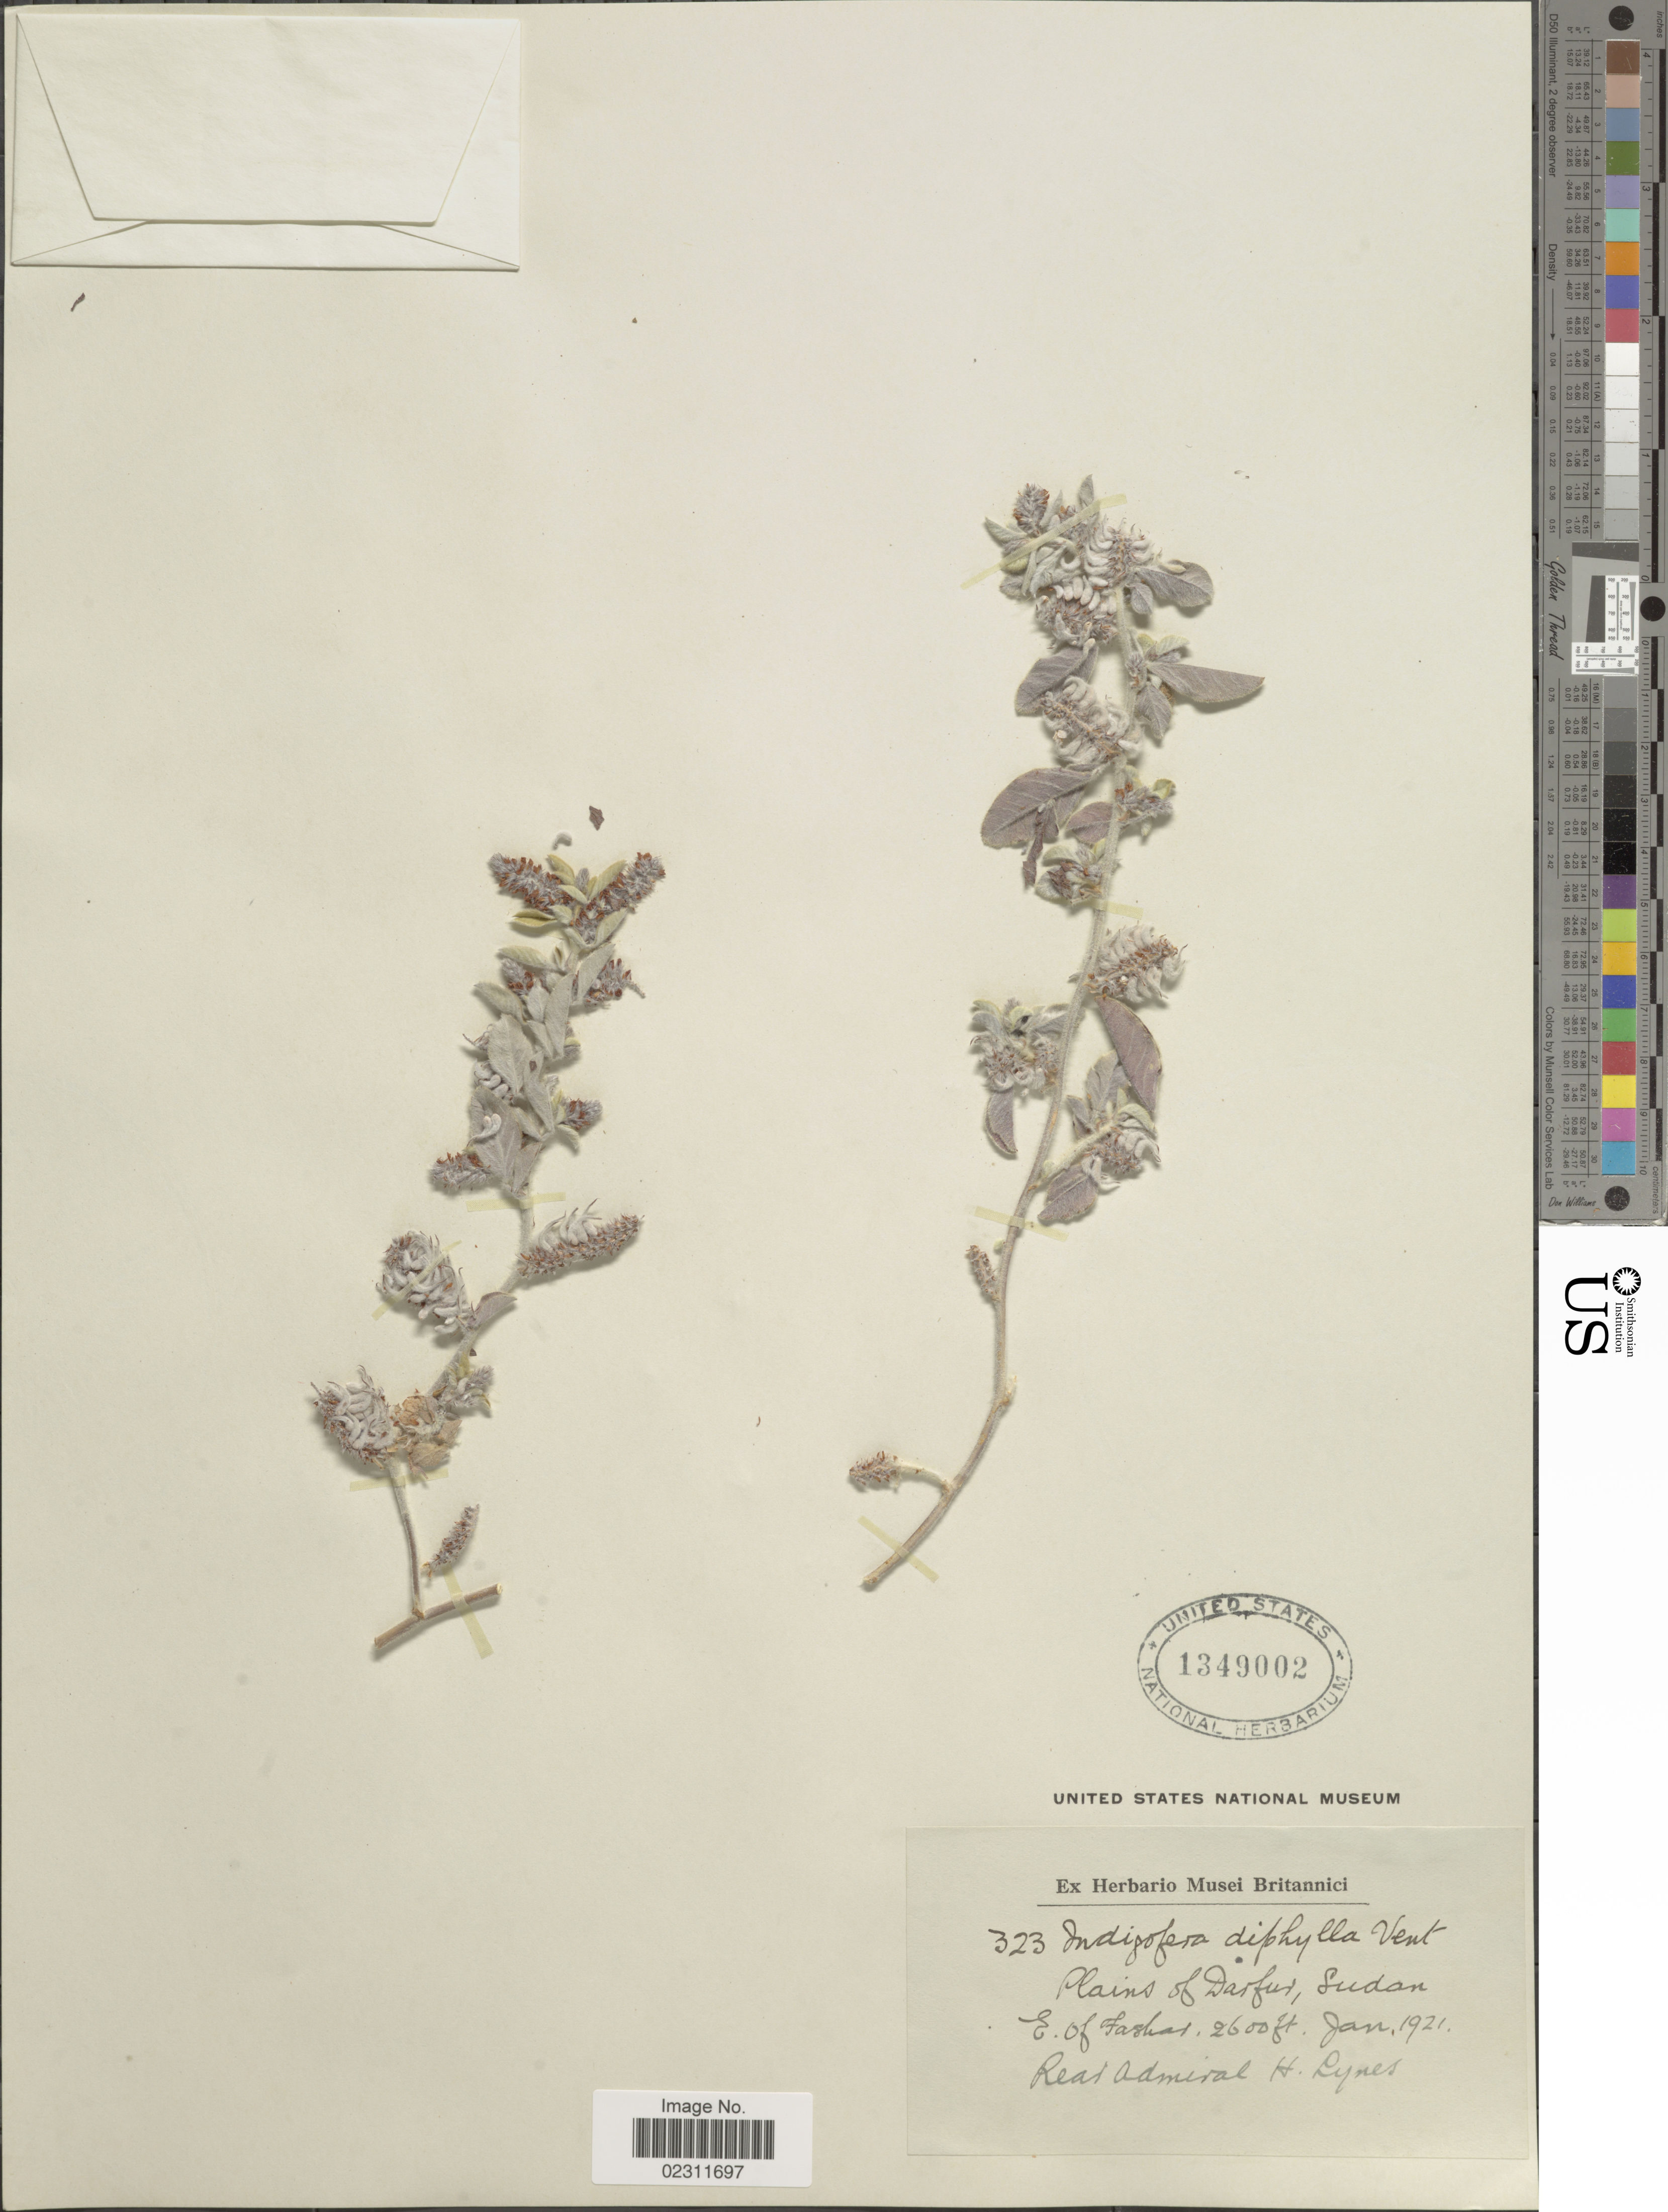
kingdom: Plantae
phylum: Tracheophyta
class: Magnoliopsida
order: Fabales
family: Fabaceae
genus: Indigofera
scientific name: Indigofera diphylla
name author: Vent.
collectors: H. Lynes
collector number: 323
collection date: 1921-01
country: Sudan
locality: Plains of Darfur, E. of Fashar.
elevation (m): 792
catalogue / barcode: US 1349002